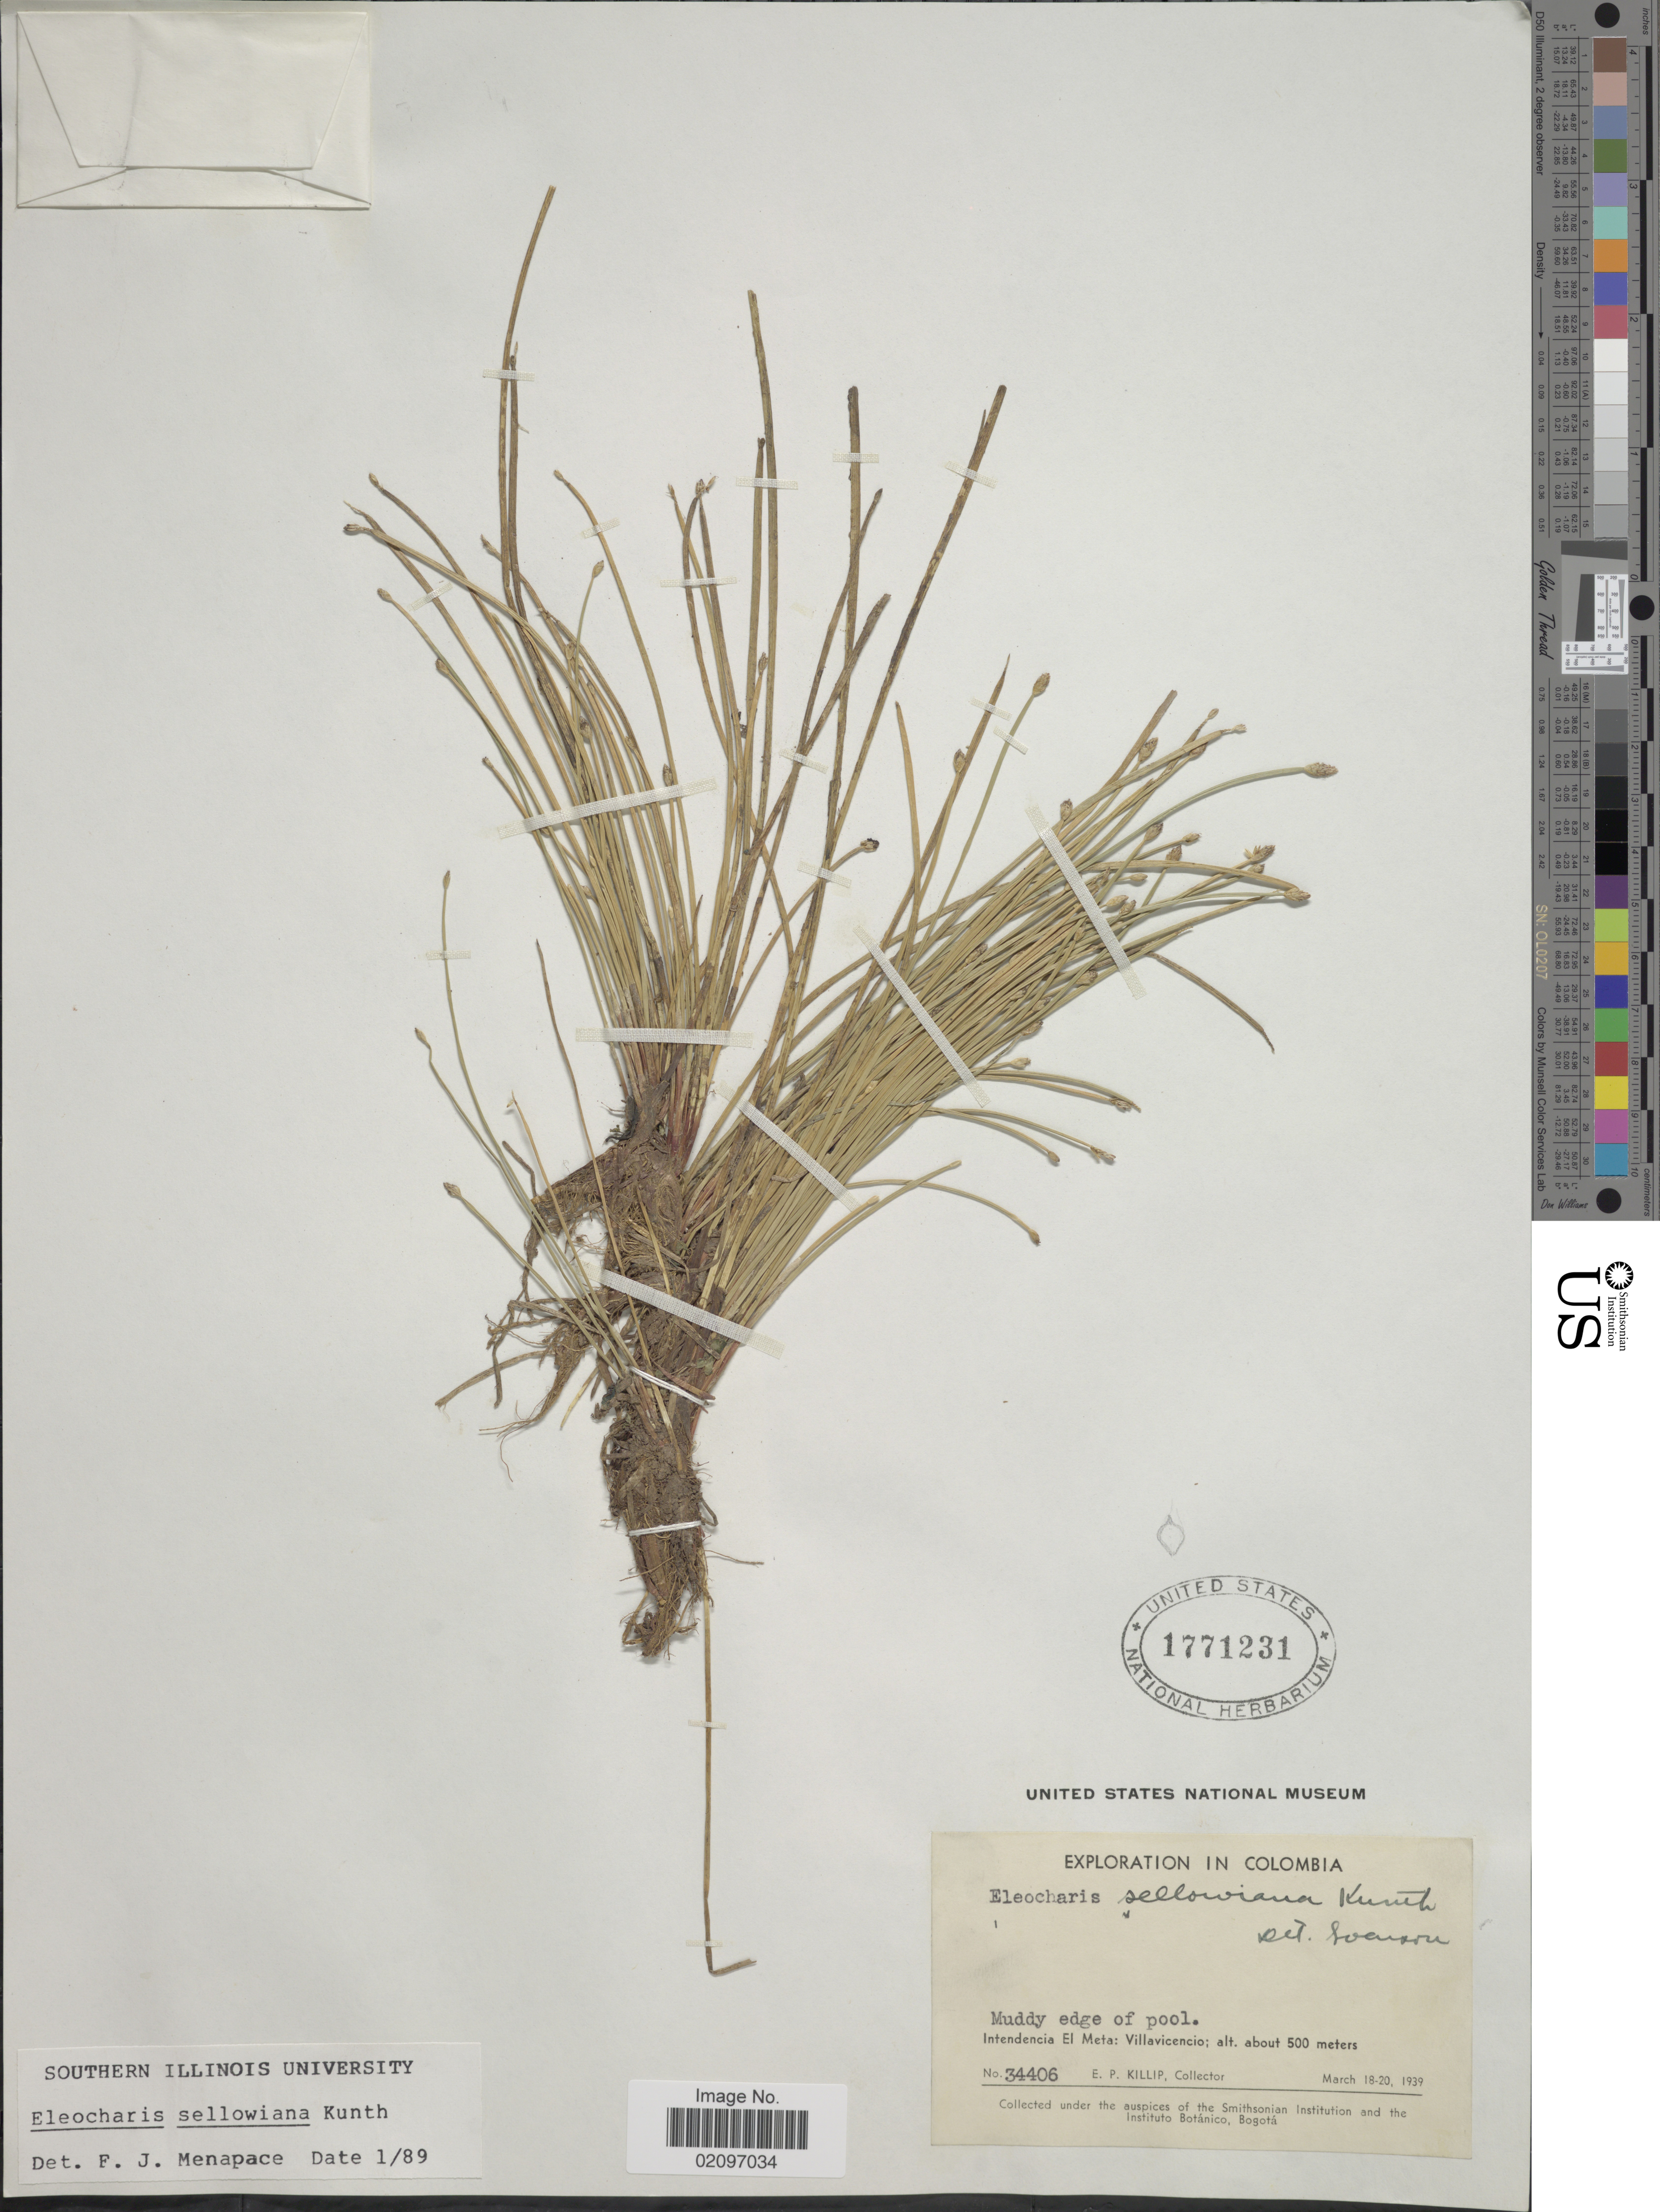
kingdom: Plantae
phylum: Tracheophyta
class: Liliopsida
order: Poales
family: Cyperaceae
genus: Eleocharis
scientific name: Eleocharis sellowiana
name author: Kunth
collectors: E. P. Killip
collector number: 34406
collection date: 1939-03-18/1939-03-20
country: Colombia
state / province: Meta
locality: Muddy edge of pool, Intendencia El Meta: Villacicencio.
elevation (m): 500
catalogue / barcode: US 1771231